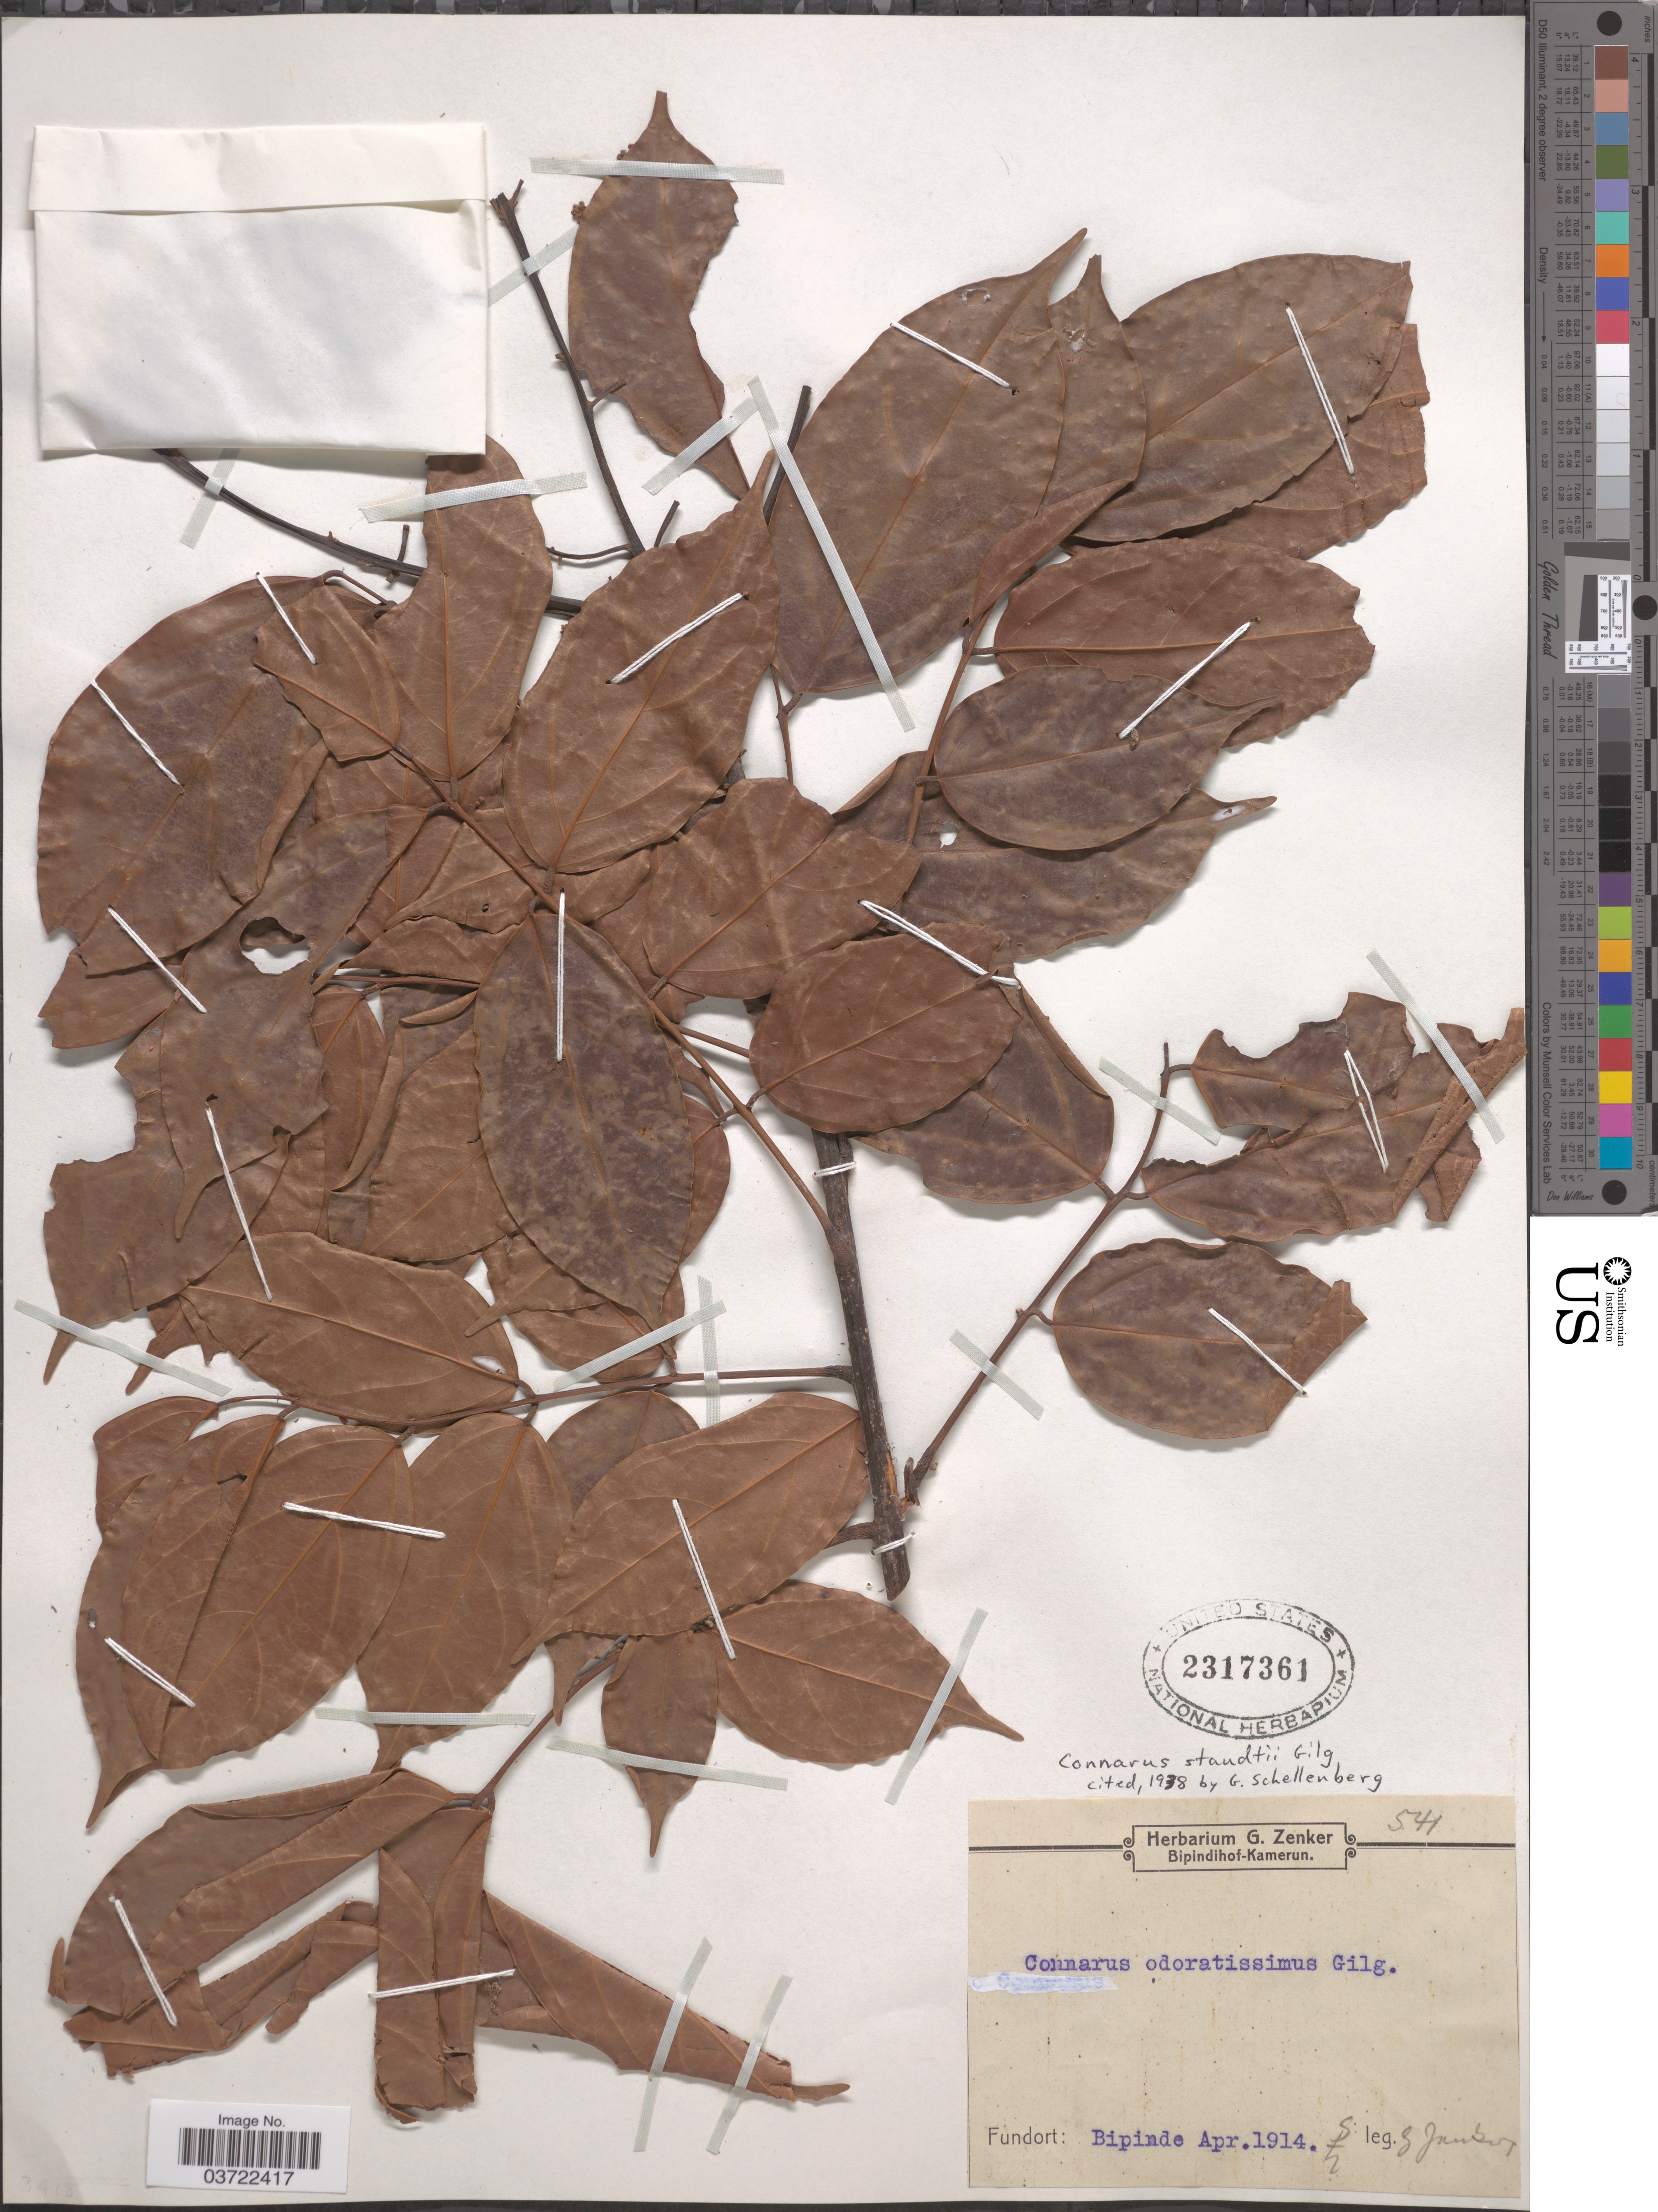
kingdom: Plantae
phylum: Tracheophyta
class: Magnoliopsida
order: Oxalidales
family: Connaraceae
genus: Connarus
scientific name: Connarus staudtii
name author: Gilg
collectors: G. A. Zenker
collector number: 541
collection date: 1914-04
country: Cameroon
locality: Bipinde.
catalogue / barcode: US 2317361